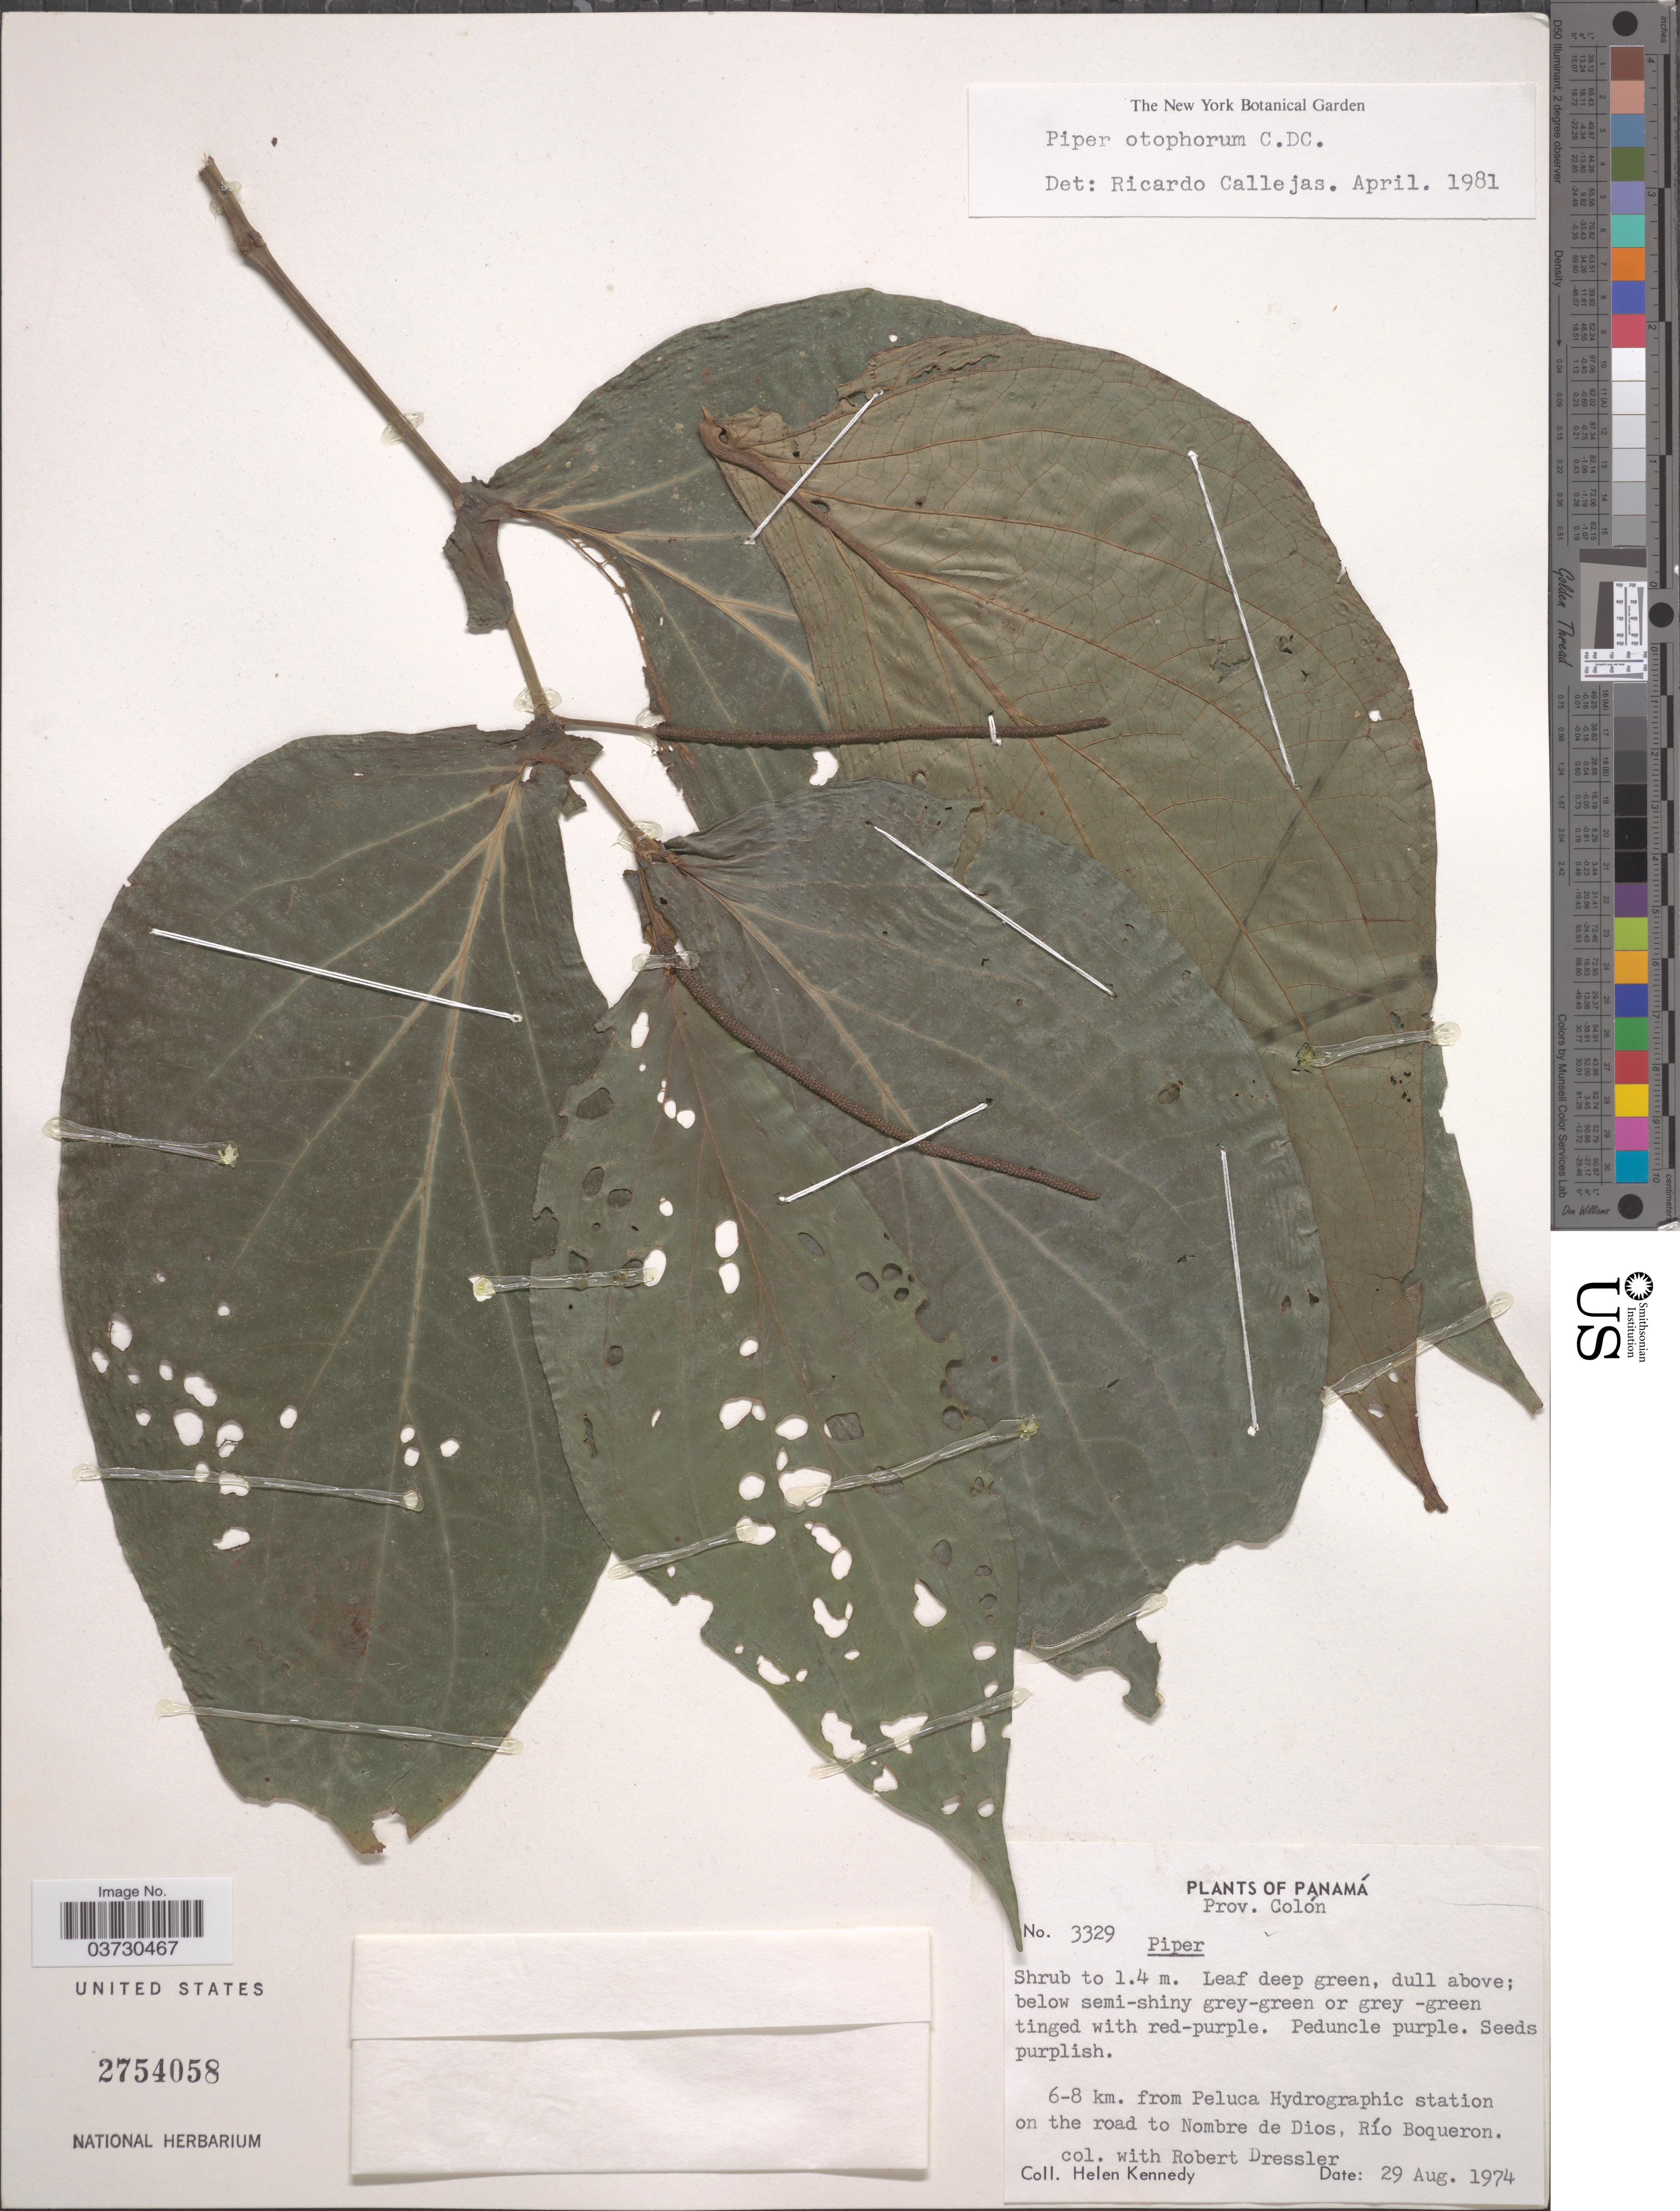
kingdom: Plantae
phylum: Tracheophyta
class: Magnoliopsida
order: Piperales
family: Piperaceae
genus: Piper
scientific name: Piper otophorum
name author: C. DC.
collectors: H. Kennedy & R. Dressler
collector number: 3329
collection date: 1974-08-29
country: Panama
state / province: Colón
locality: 6-8 km. from Peluca Hydrographic station on the road to Nombre de Dios, Río Boqueron.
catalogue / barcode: US 2754058